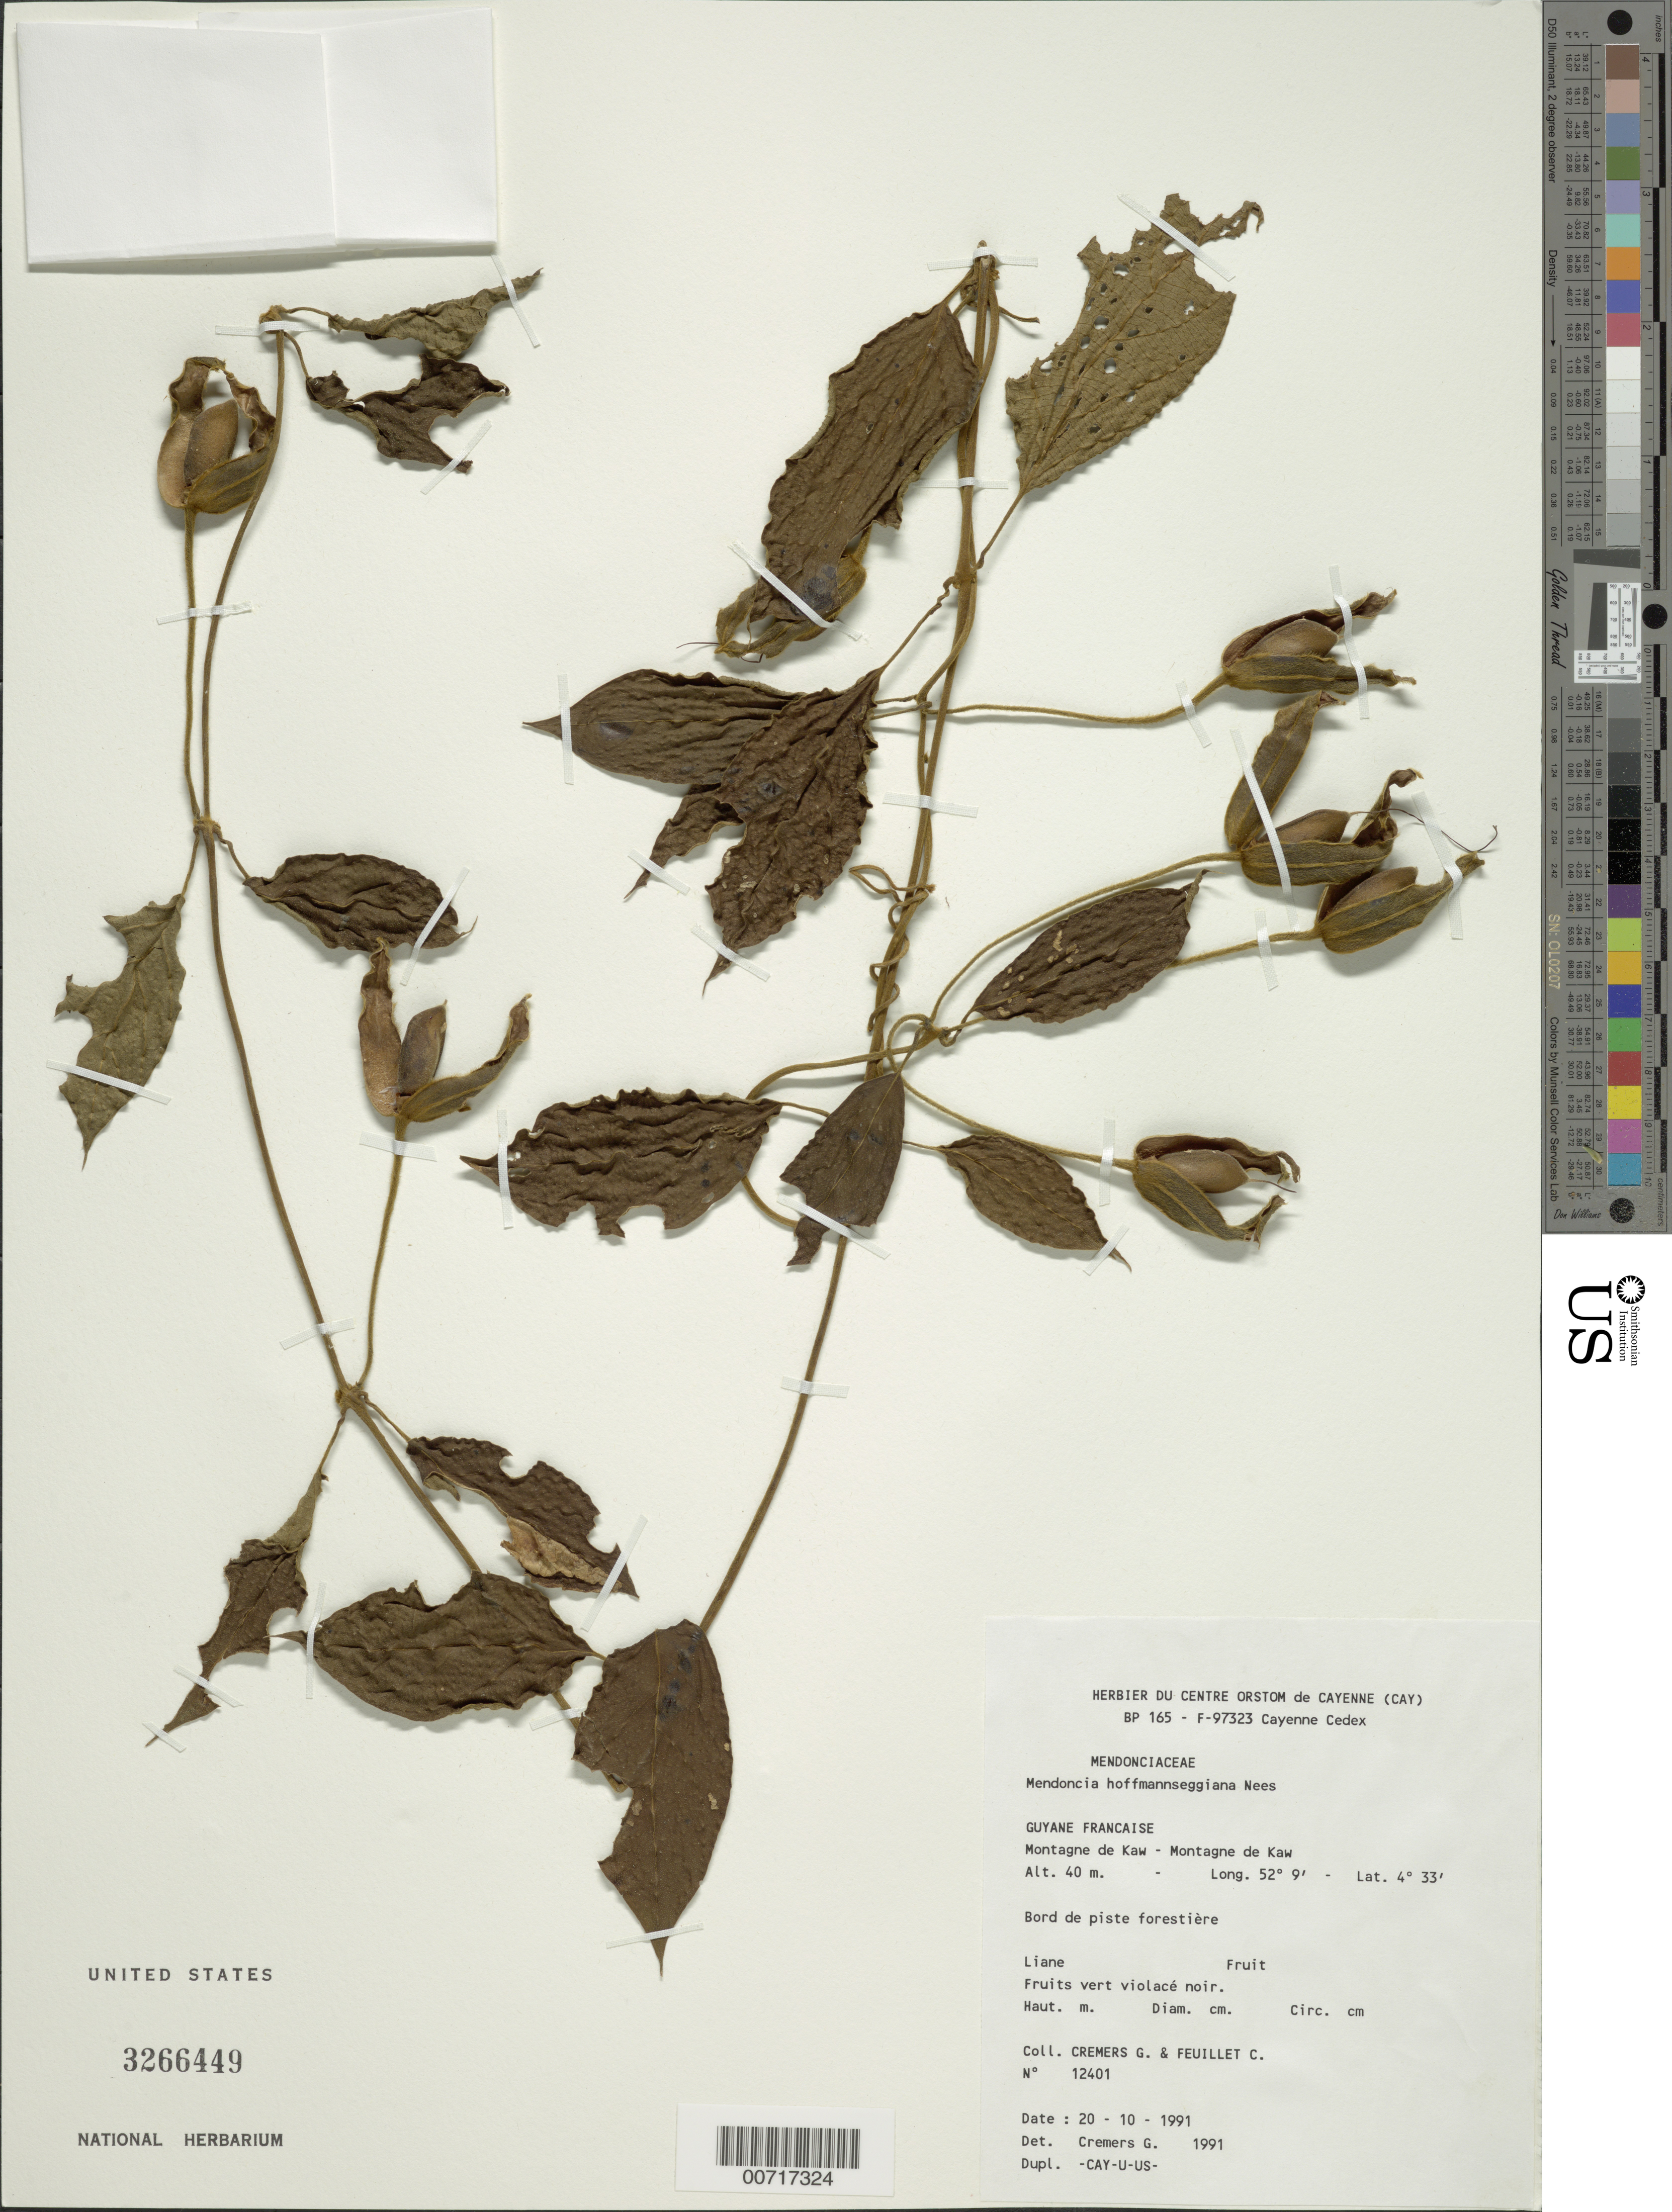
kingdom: Plantae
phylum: Tracheophyta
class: Magnoliopsida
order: Lamiales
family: Acanthaceae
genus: Mendoncia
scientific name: Mendoncia hoffmannseggiana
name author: Nees in DC.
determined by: Cremers, Georges A.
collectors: G. Cremers & C. Feuillet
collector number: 12401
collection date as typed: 20-Oct-91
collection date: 1991-10-20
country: French Guiana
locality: Montagne de Kaw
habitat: Forest trail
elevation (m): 40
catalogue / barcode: US 3266449